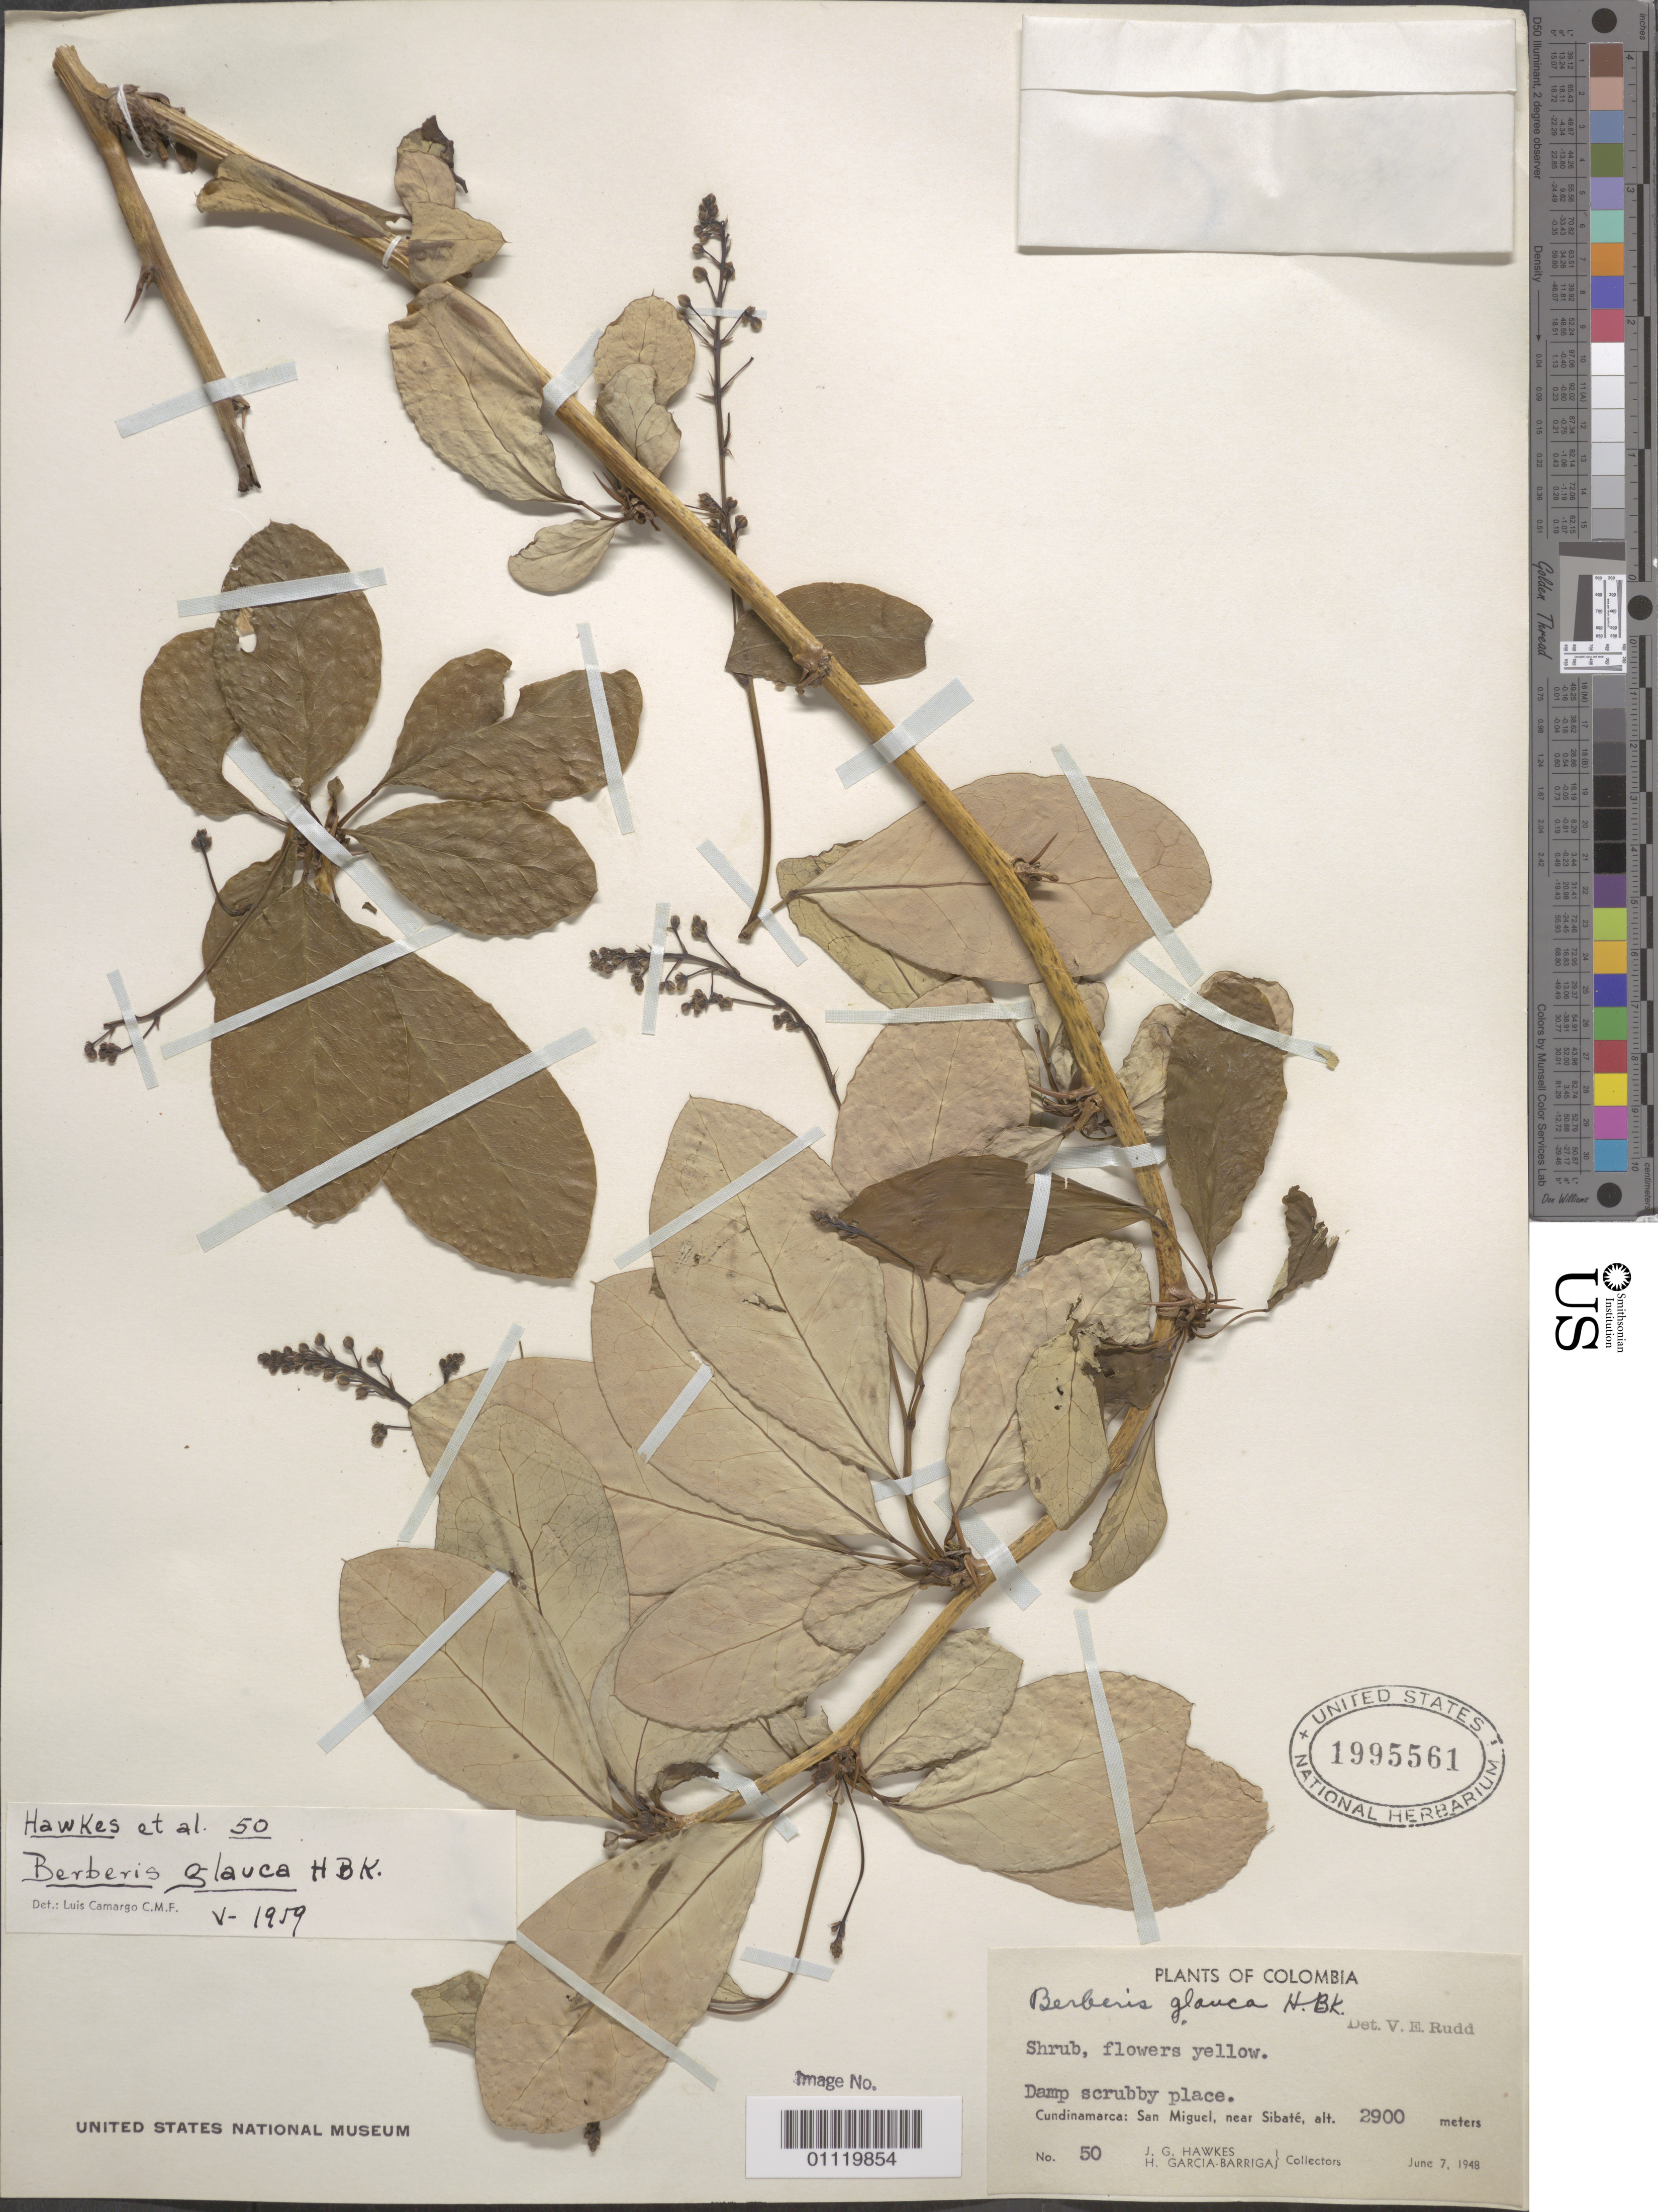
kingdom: Plantae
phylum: Tracheophyta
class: Magnoliopsida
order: Ranunculales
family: Berberidaceae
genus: Berberis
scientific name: Berberis glauca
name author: Kunth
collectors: J. Hawkes & H. García Barriga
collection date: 1948-06-07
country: Colombia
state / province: Cundinamarca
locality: San Miguel, near Sibate. Damp scrubby place.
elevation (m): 2900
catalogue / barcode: US 1995561